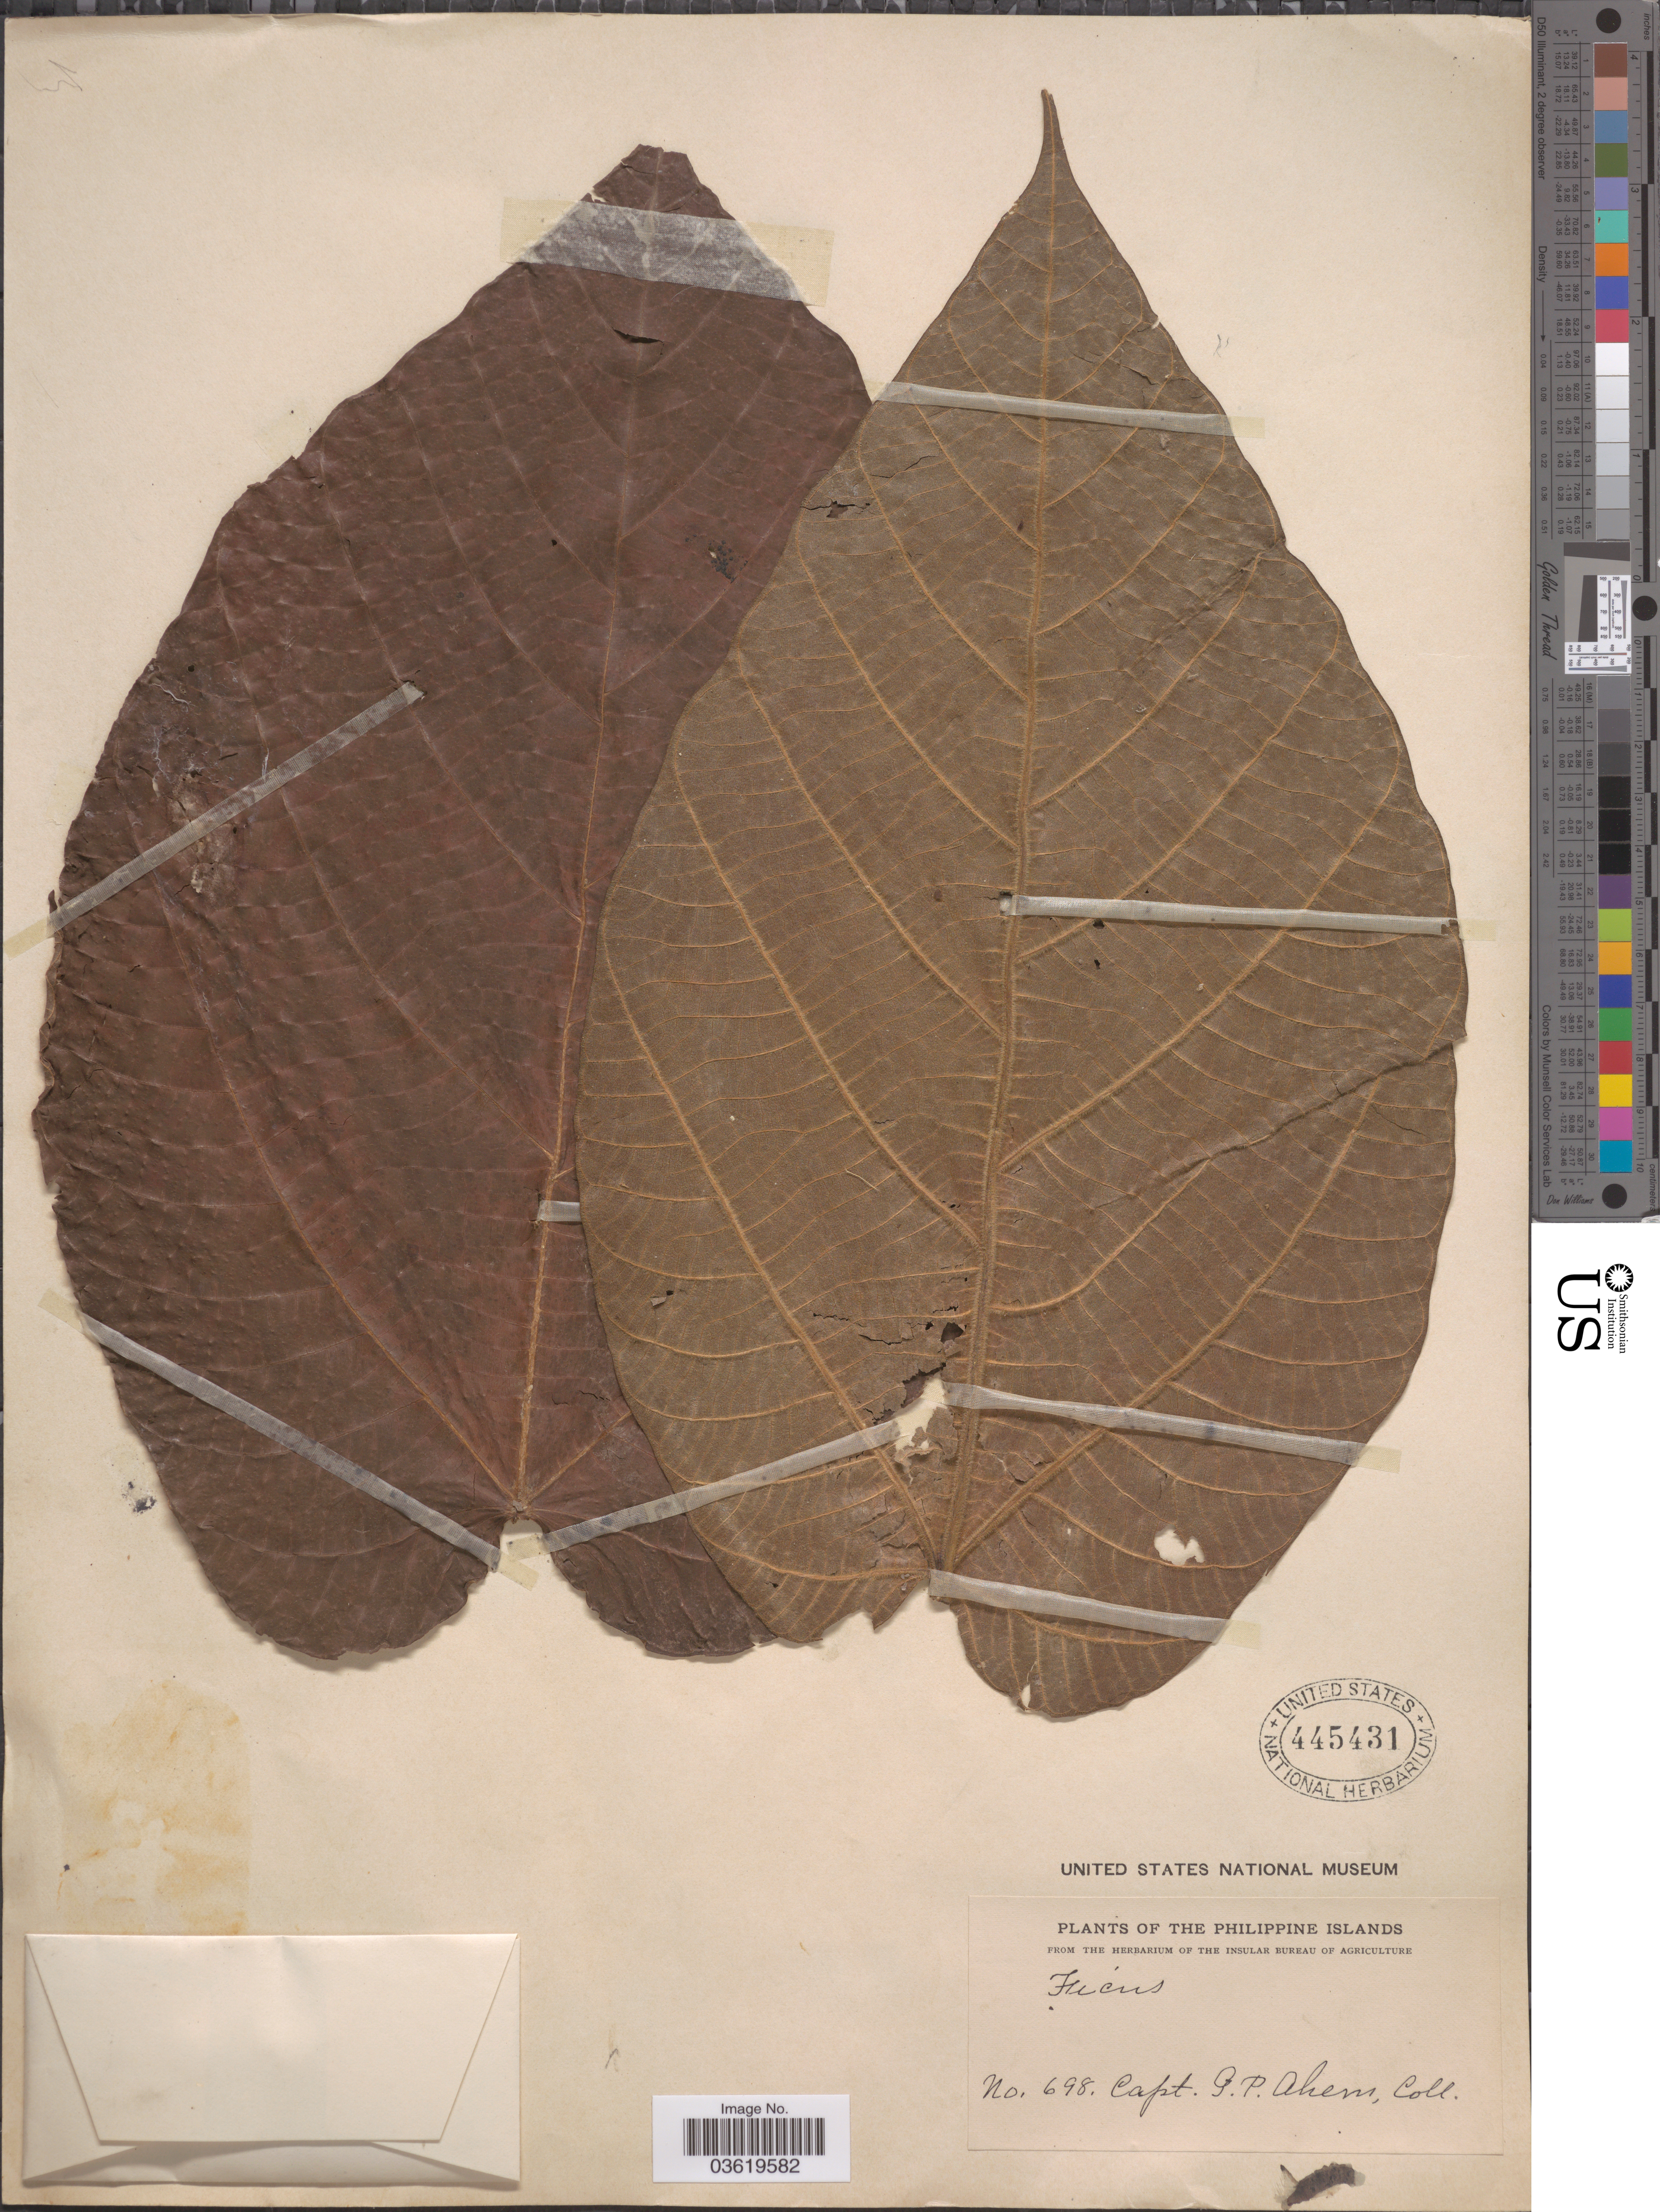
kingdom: Plantae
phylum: Tracheophyta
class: Magnoliopsida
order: Rosales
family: Moraceae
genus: Ficus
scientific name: Ficus ruficaulis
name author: Merr.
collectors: G. Ahern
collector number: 698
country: Philippines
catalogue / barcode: US 445431